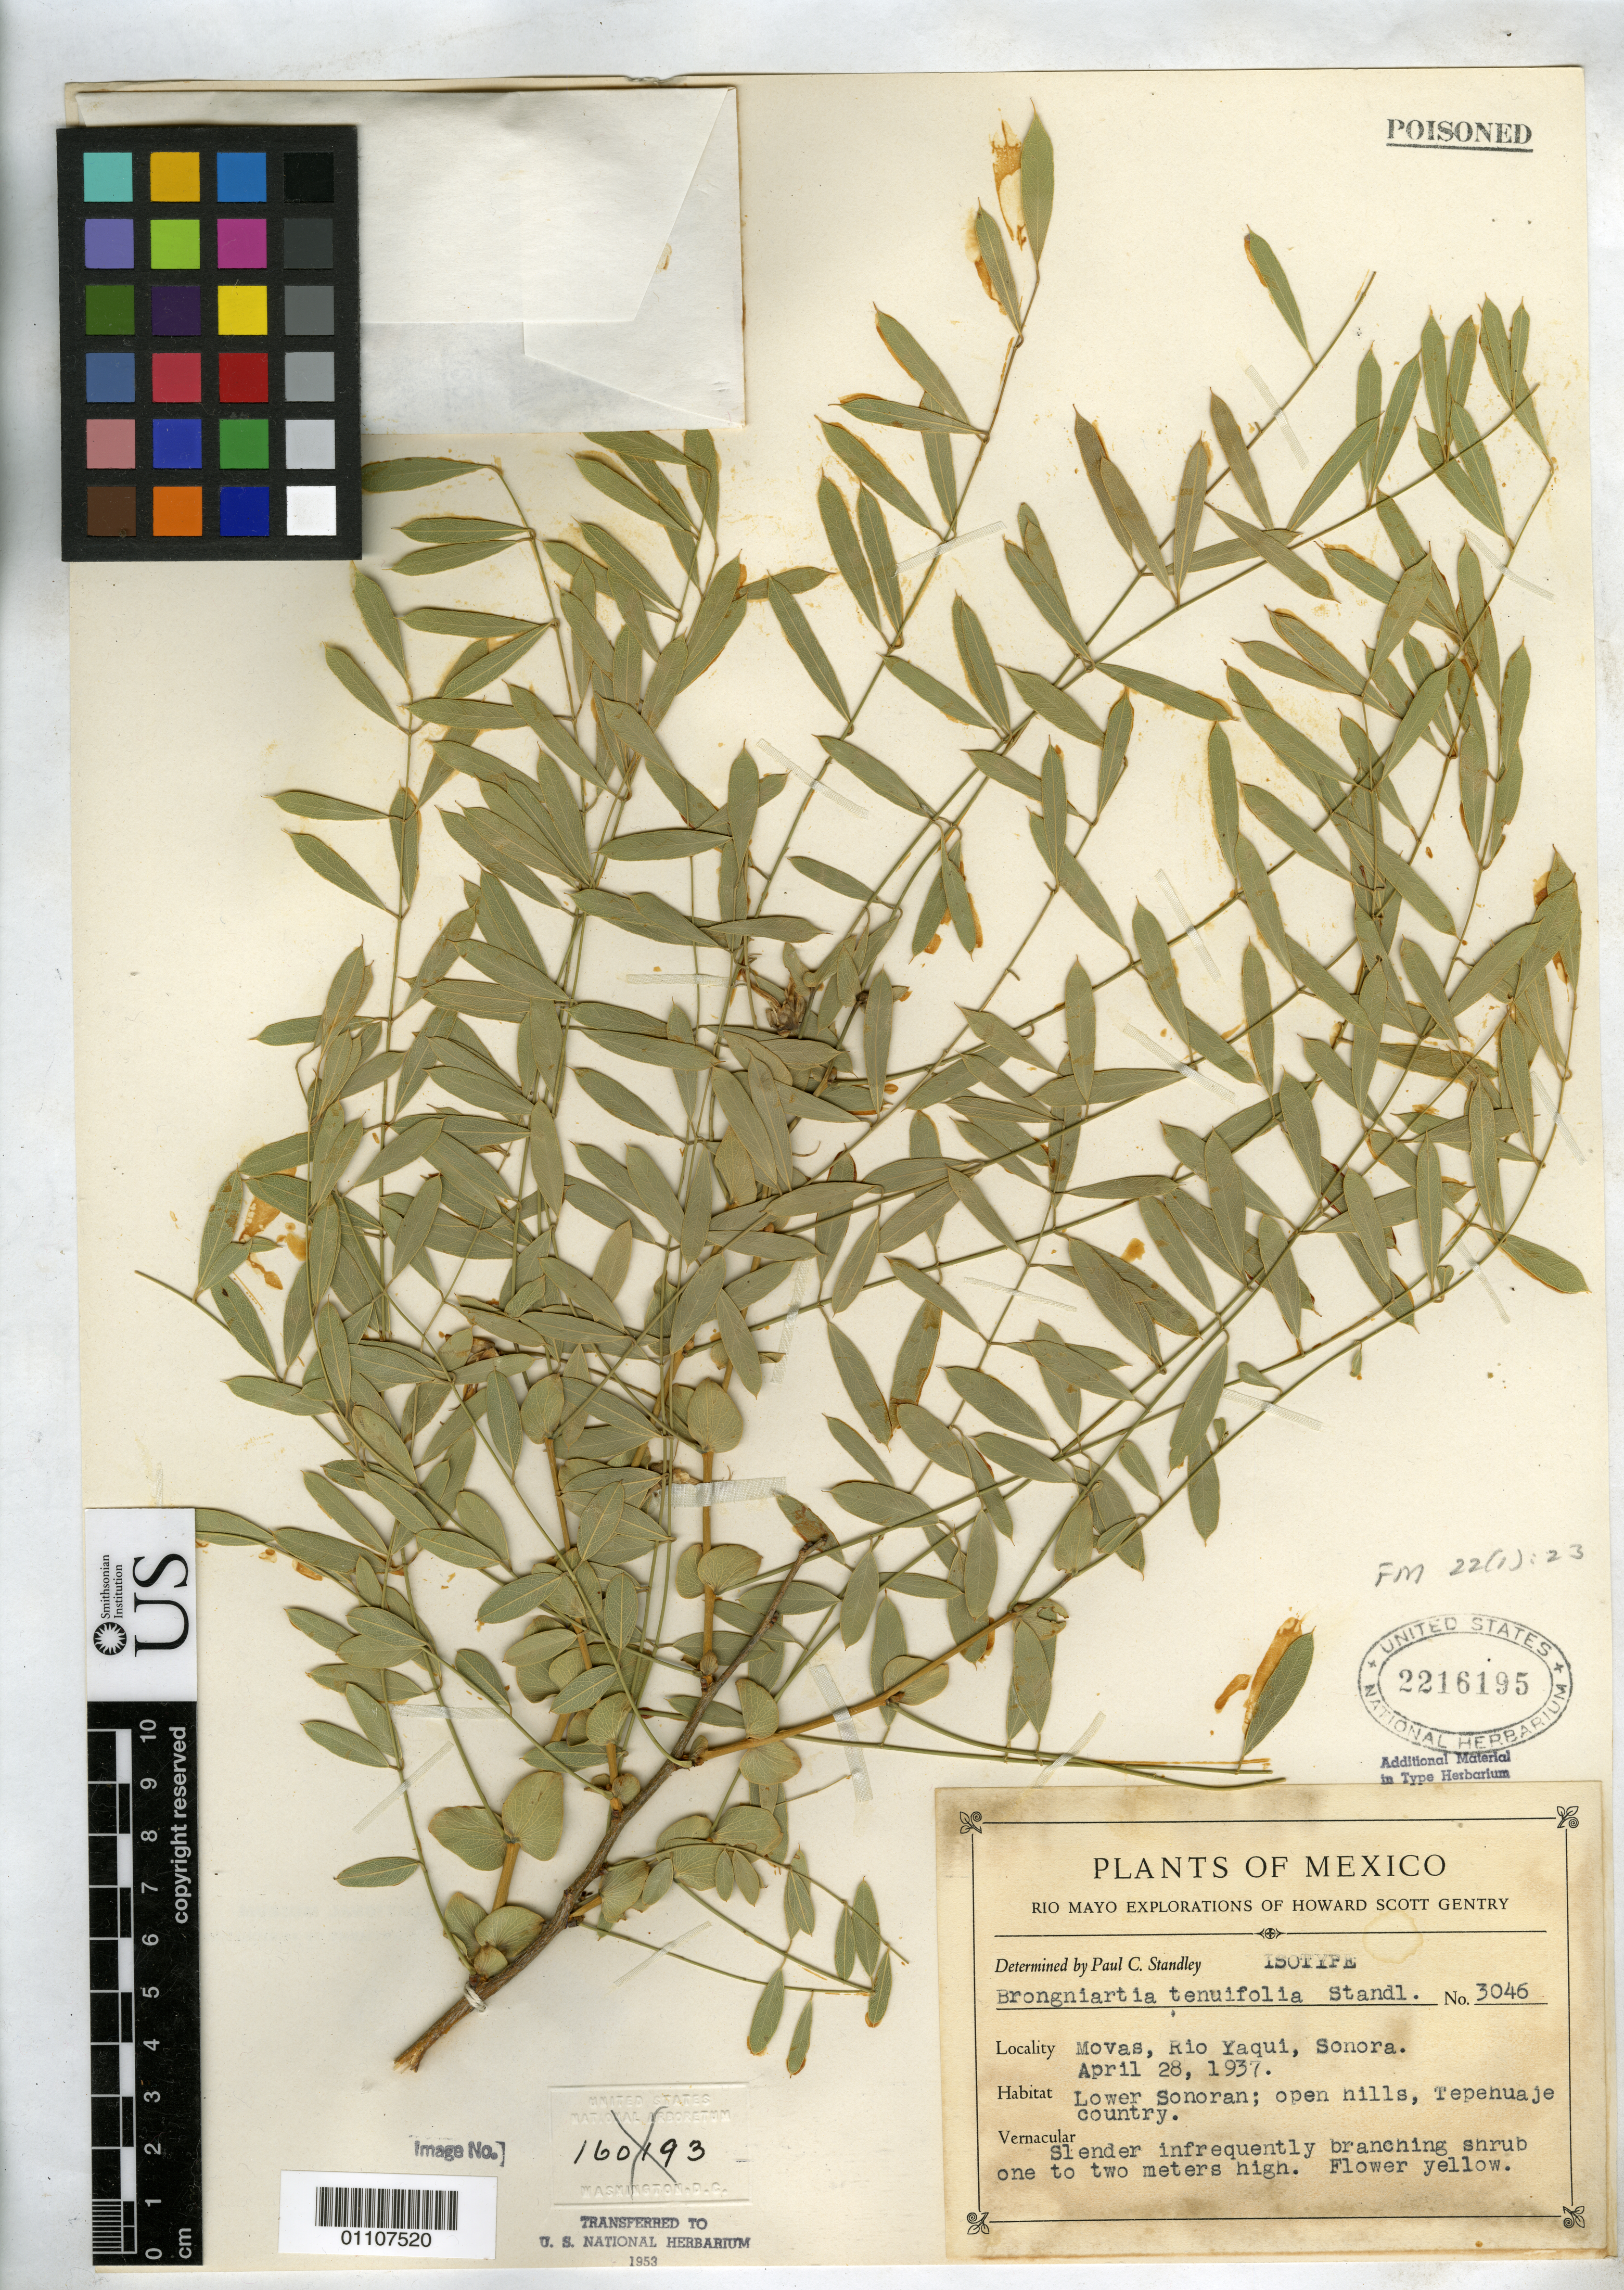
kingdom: Plantae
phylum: Tracheophyta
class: Magnoliopsida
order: Fabales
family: Fabaceae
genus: Brongniartia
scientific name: Brongniartia tenuifolia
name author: Standl.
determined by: Standley, Paul C.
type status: Isotype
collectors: H. S. Gentry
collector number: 3046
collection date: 1937-04-28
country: Mexico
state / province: Sonora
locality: Movas, Rio Yaqui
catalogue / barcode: US 2216195